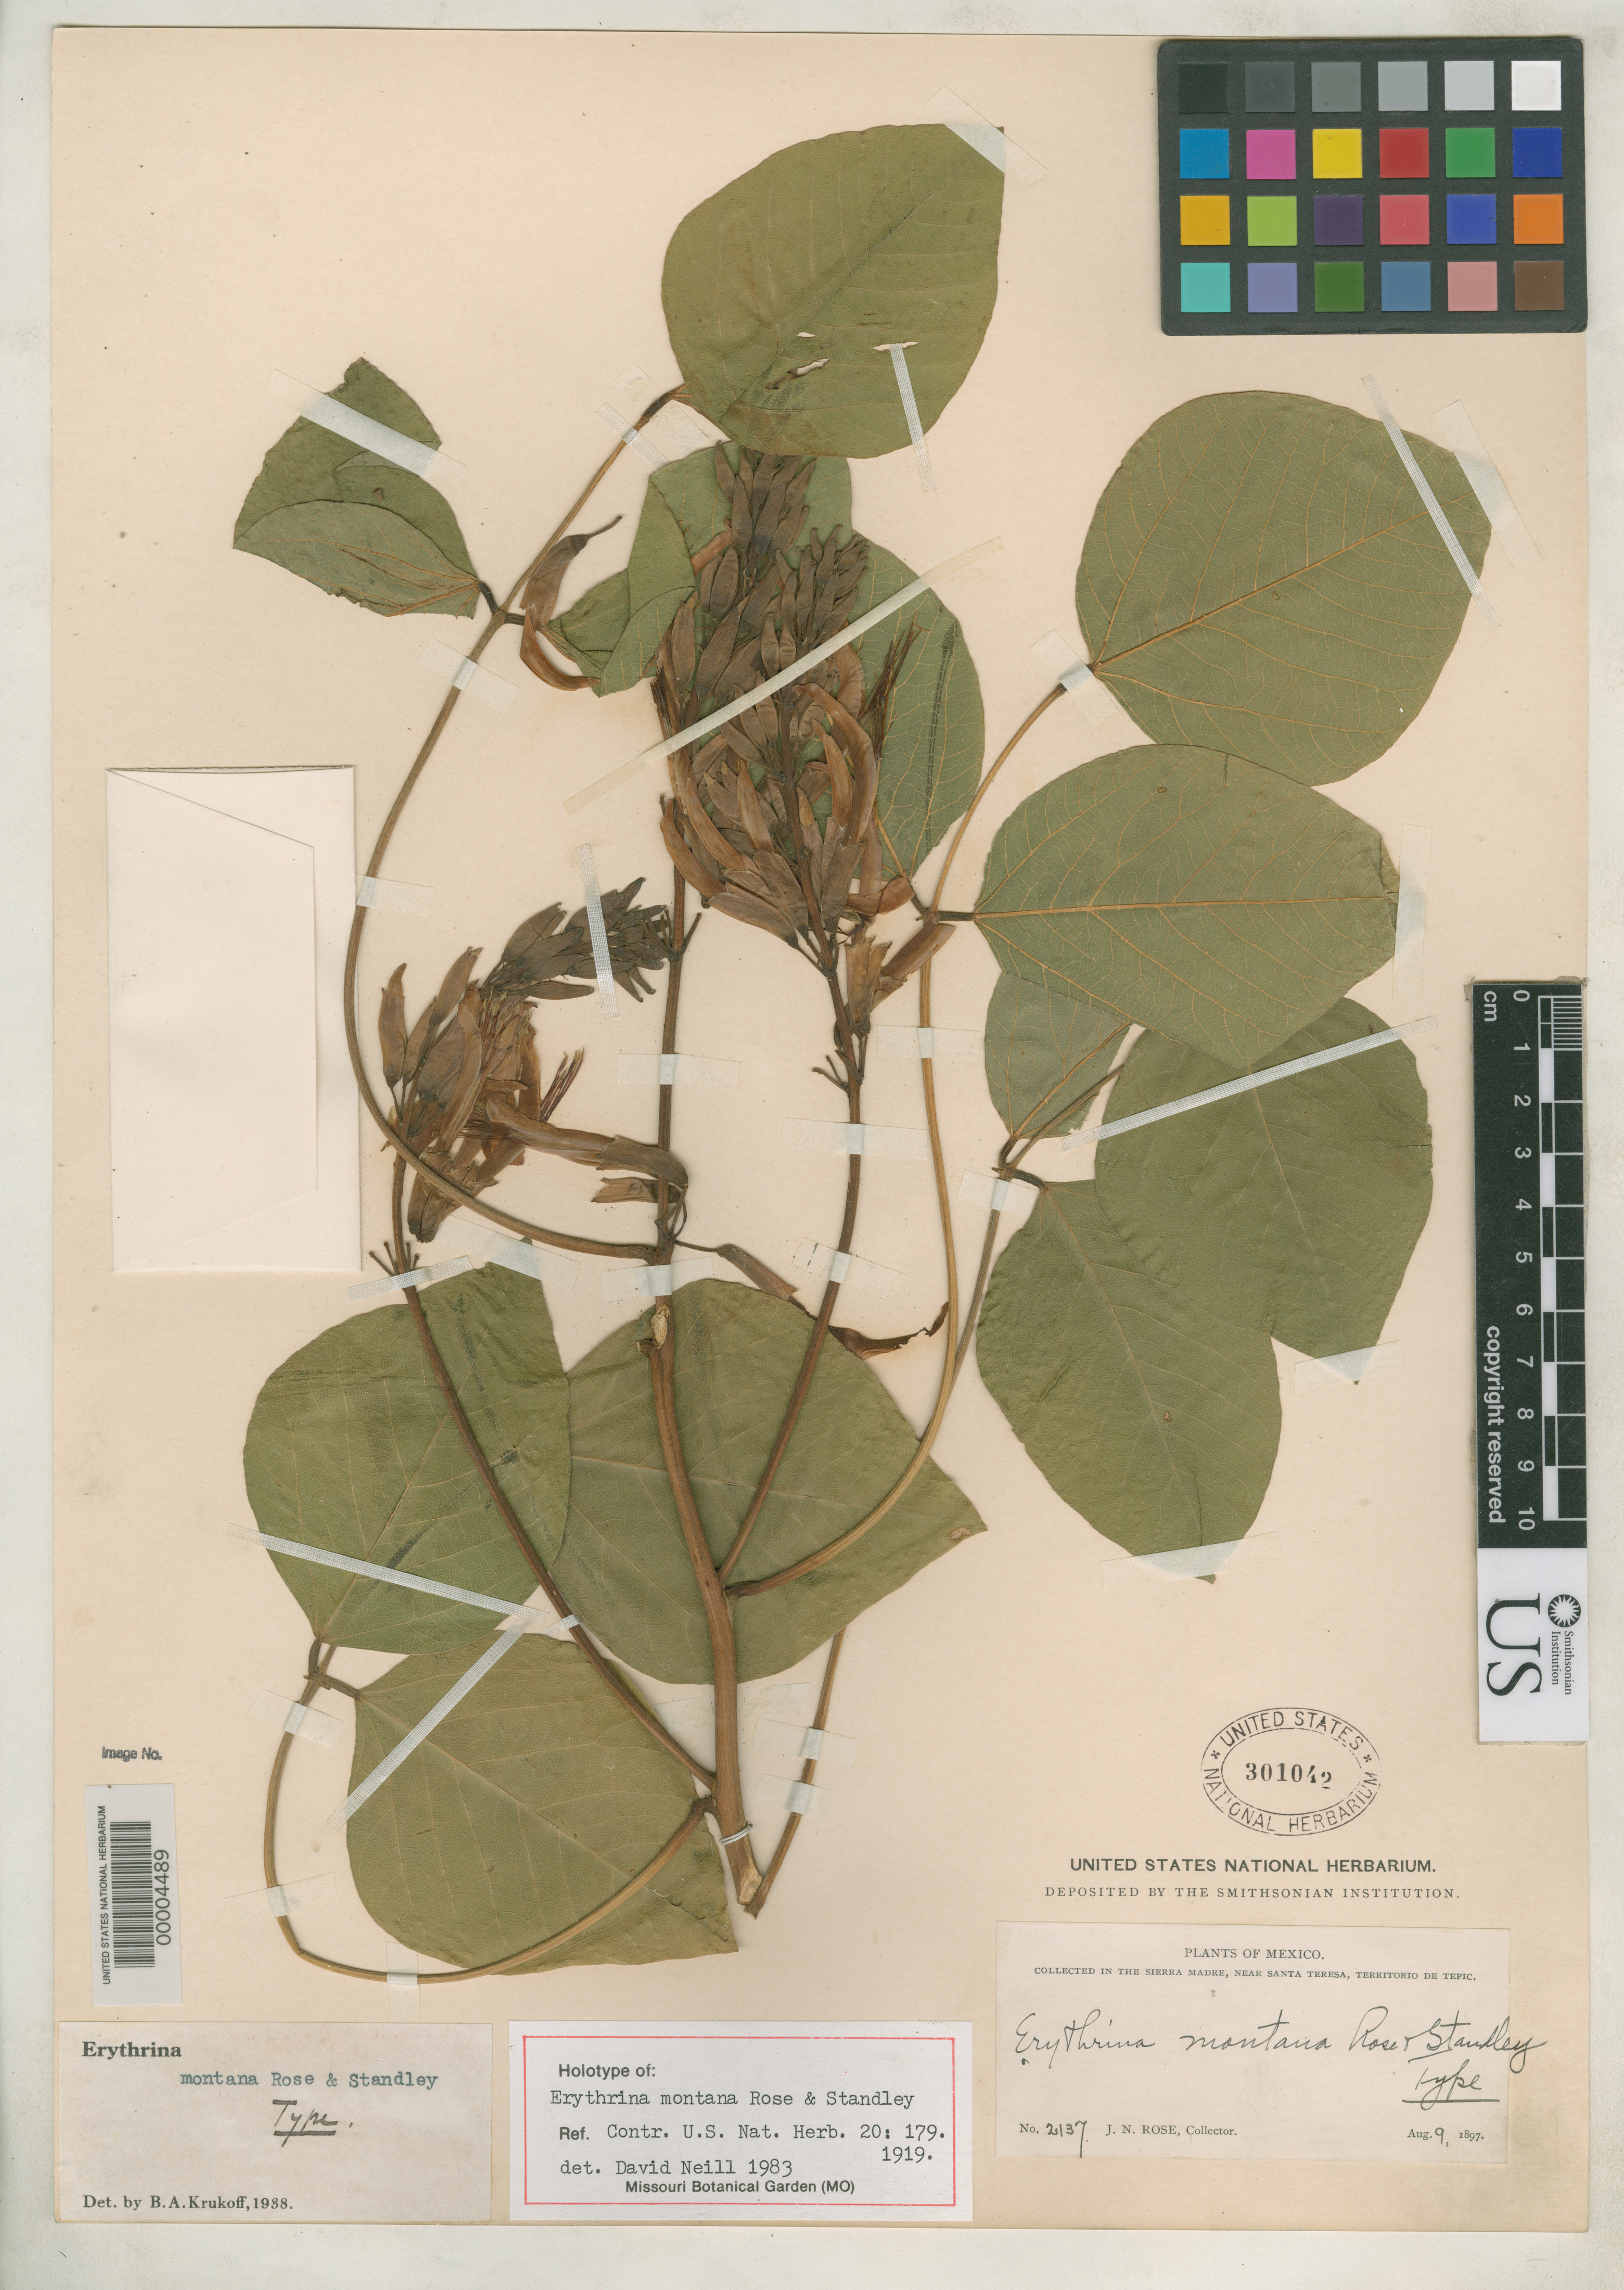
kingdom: Plantae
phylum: Tracheophyta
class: Magnoliopsida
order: Fabales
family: Fabaceae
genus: Erythrina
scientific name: Erythrina montana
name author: Rose & Standl.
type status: Holotype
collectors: J. N. Rose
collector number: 2137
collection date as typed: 09 Aug 1897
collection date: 1897-08-09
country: Mexico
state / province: Nayarit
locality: Tepic, near Santa Teresa, in the Sierra Madre.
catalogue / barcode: US 301042